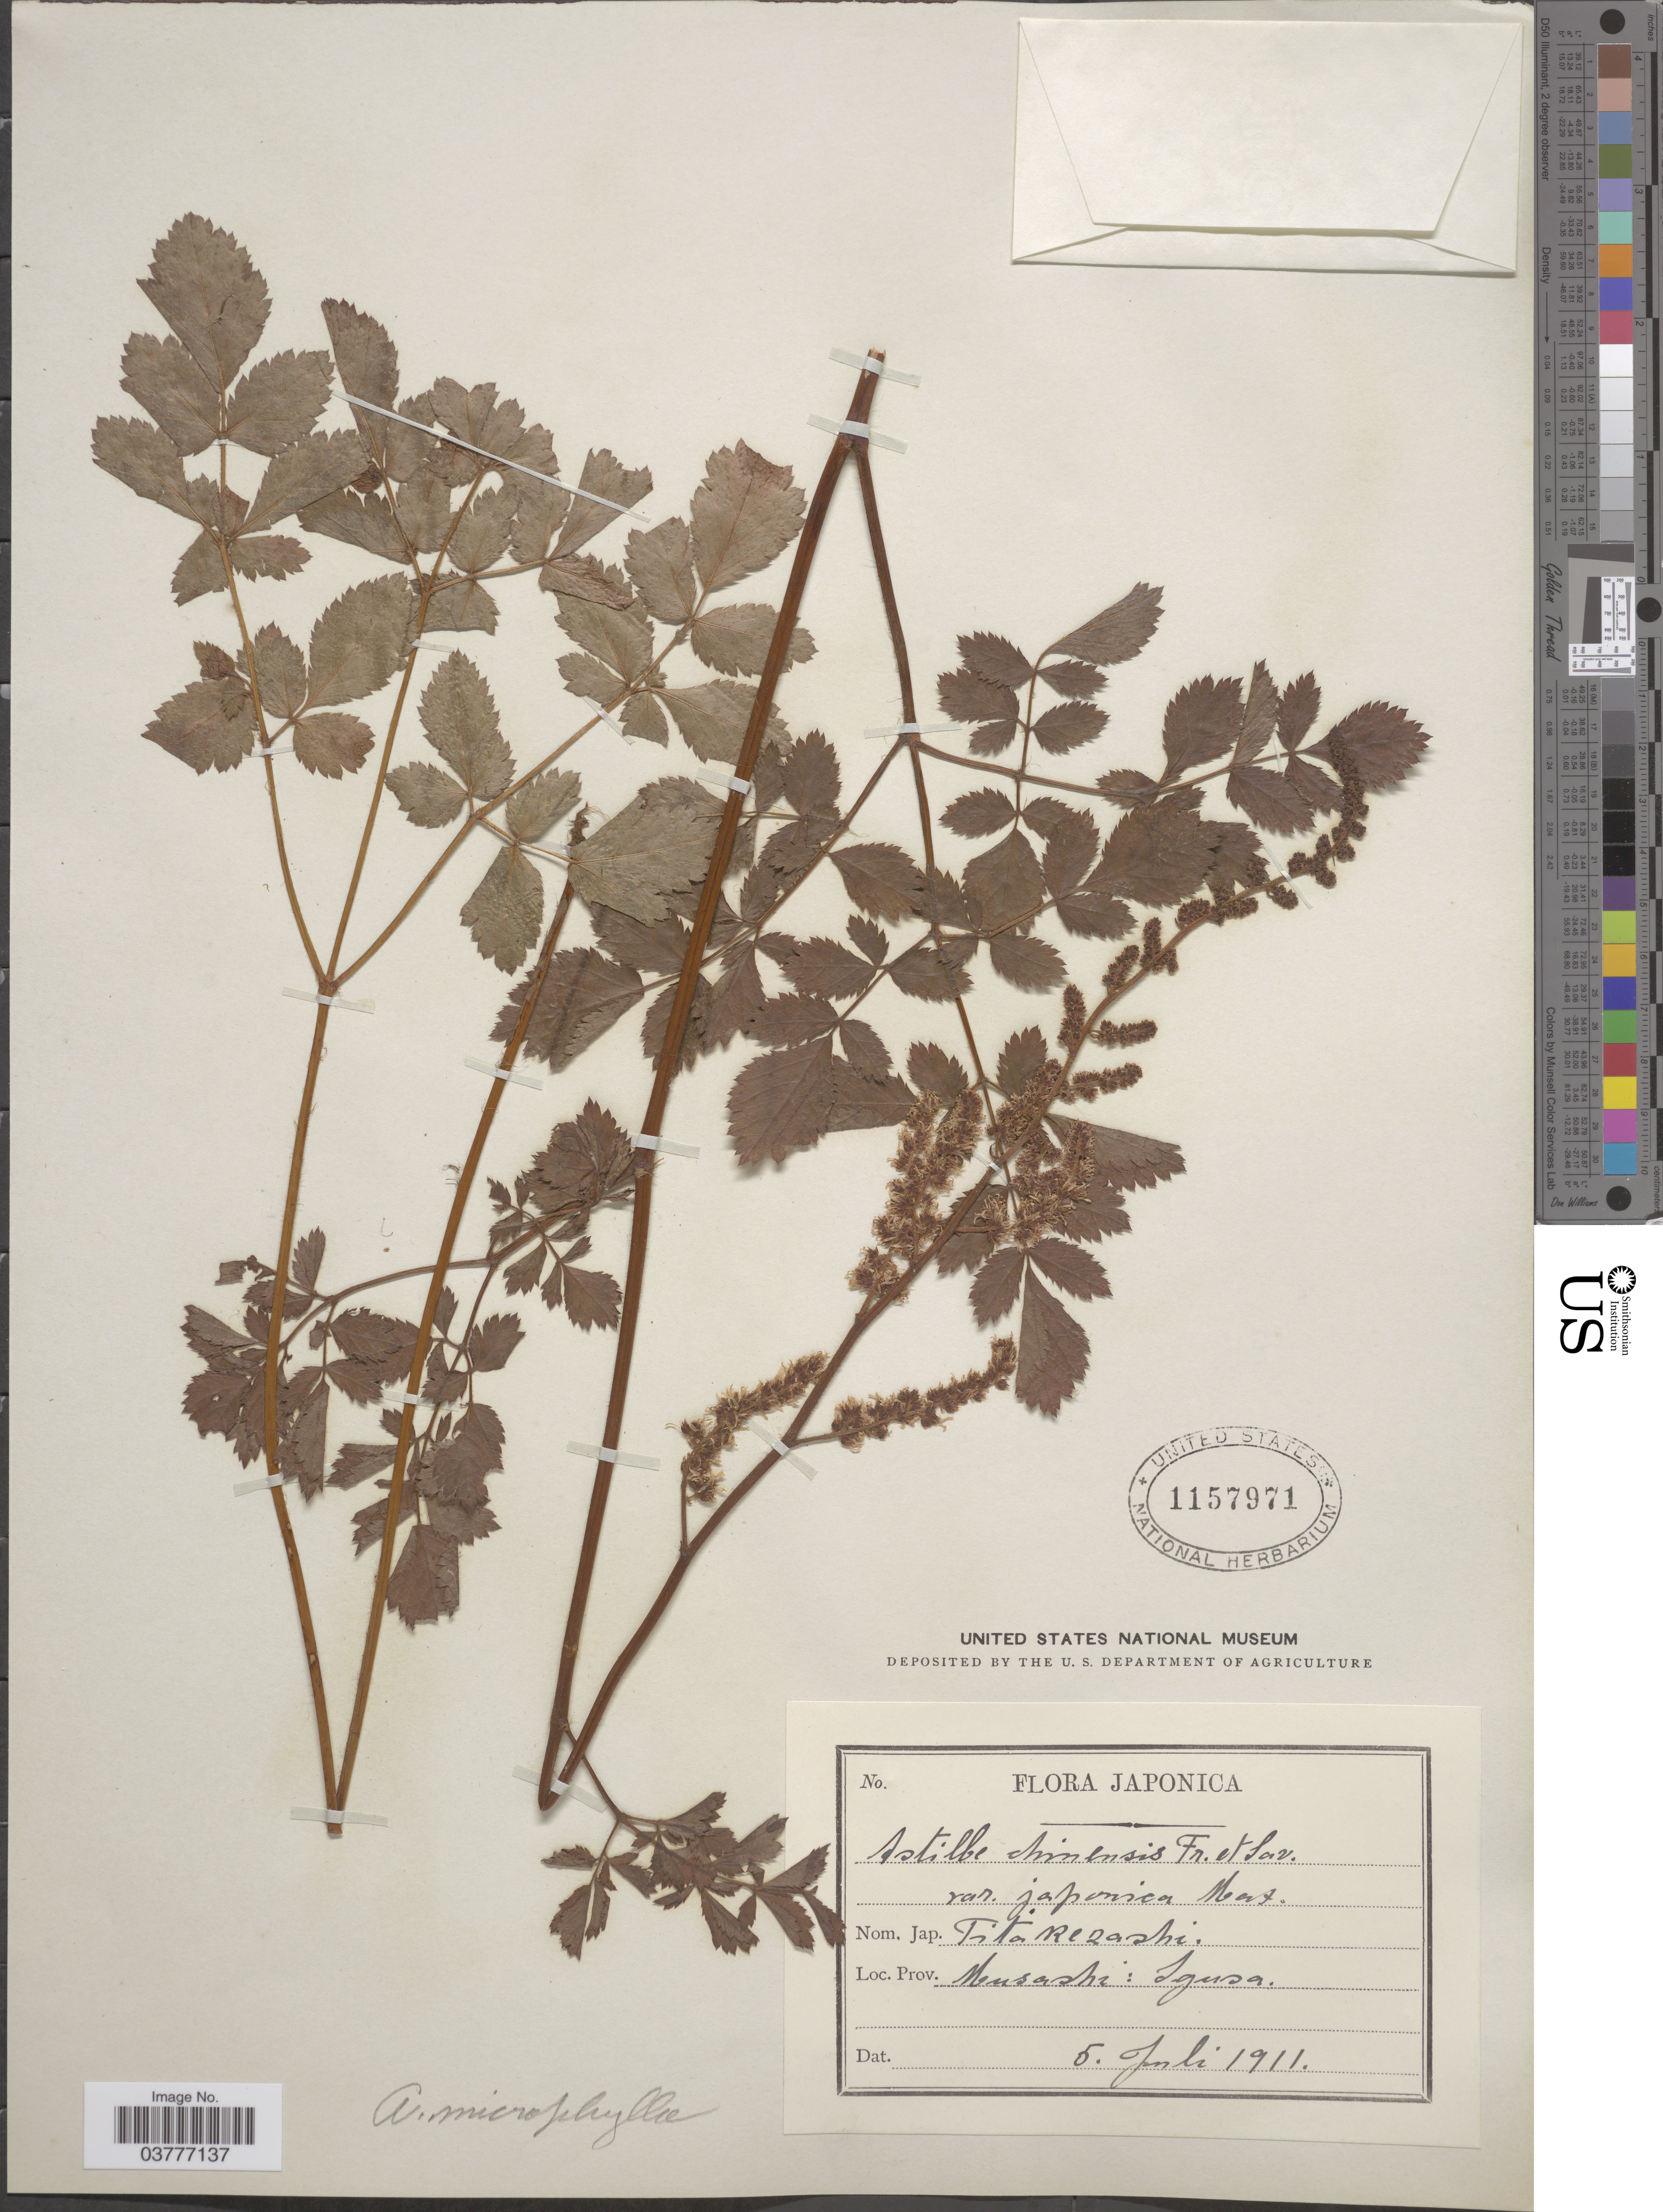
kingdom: Plantae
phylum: Tracheophyta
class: Magnoliopsida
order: Saxifragales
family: Saxifragaceae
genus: Astilbe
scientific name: Astilbe microphylla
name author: Knoll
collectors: United States National Museum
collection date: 1911-07-05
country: Japan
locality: Japonica. Musashi: Igusa.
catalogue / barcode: US 1157971